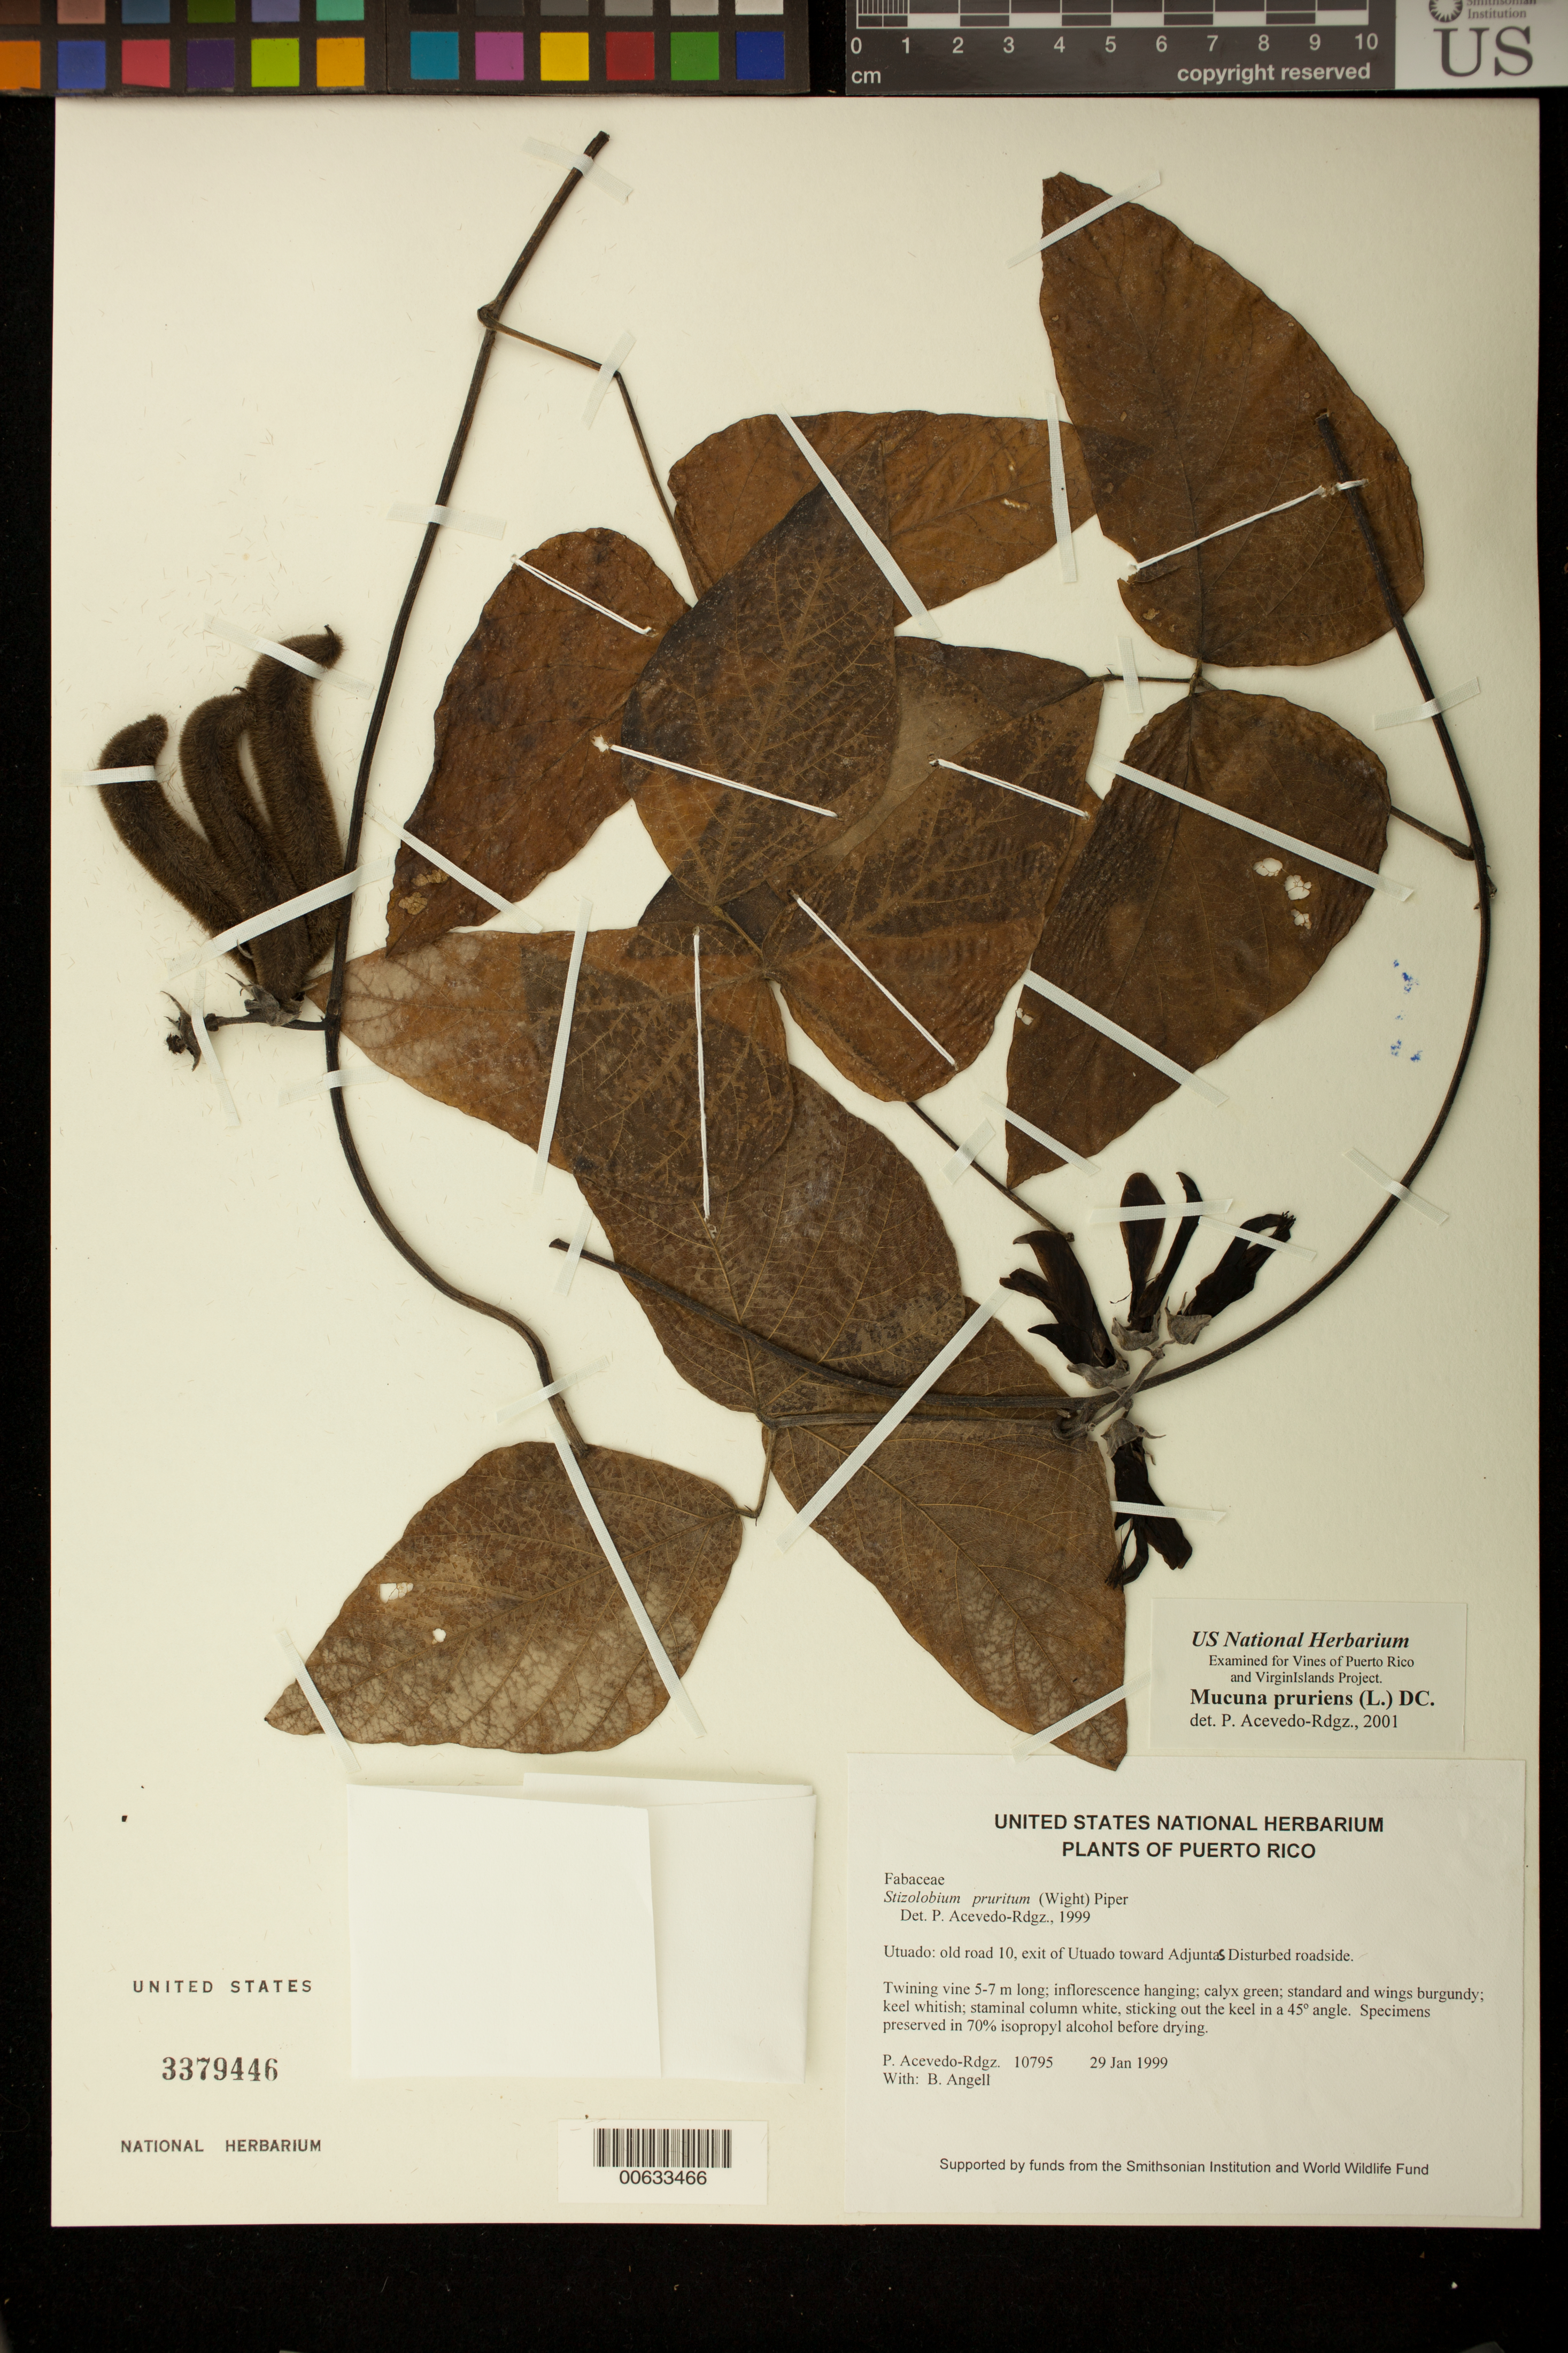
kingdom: Plantae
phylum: Tracheophyta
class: Magnoliopsida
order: Fabales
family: Fabaceae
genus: Mucuna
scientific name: Mucuna pruriens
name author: (L.) DC.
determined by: Acevedo-Rodríguez, P., (BOT), Smithsonian Institution - National Museum of Natural History (UNITED STATES)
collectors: P. Acevedo-Rodr. & Bobbi Angell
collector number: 10795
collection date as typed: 29 Jan 1999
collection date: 1999-01-29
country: Puerto Rico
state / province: Utuado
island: Puerto Rico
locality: Utuado: old road 10, exit of Utuado toward Adjuntas.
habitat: Disturbed roadside.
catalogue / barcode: US 3379446